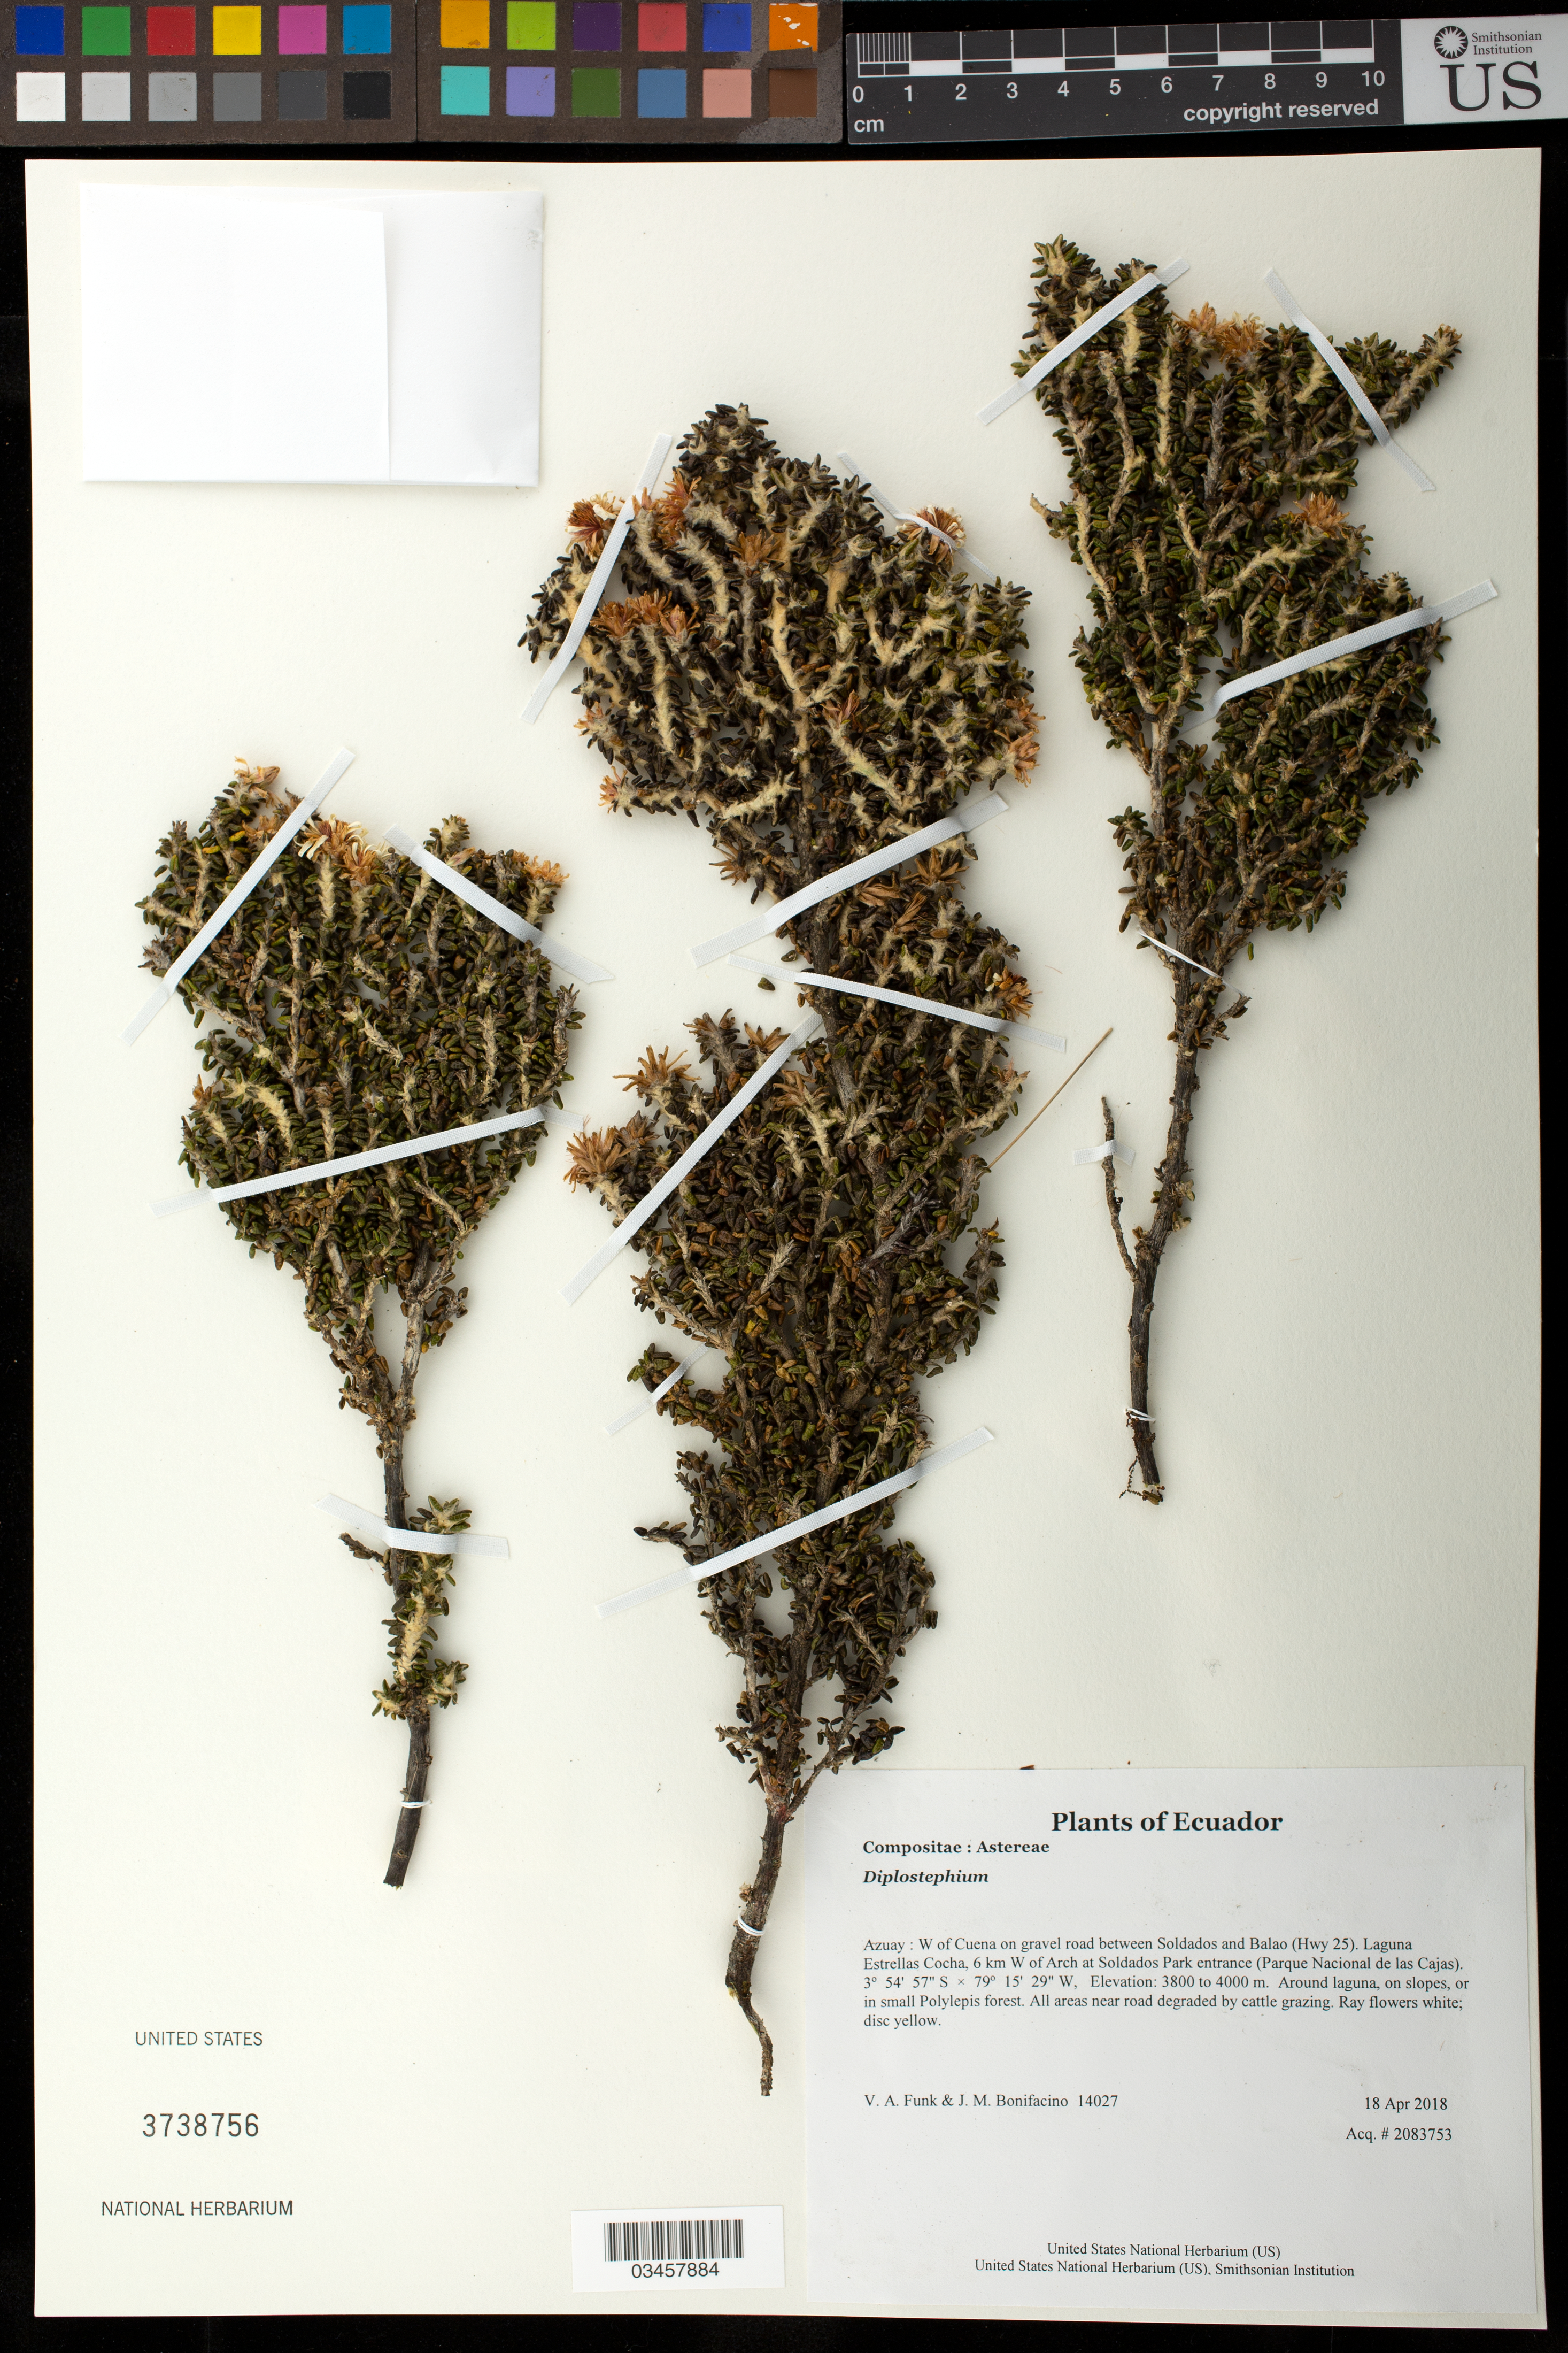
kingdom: Plantae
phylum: Tracheophyta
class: Magnoliopsida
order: Asterales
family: Asteraceae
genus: Diplostephium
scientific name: Diplostephium sp.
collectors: V. Funk & M. Bonifacino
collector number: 14027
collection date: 2018-04-18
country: Ecuador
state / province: Azuay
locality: W of Cuena on gravel road between Soldados and Balao (Hwy 25). Laguna Estrellas Cocha, 6 km W of Arch at Soldados Park entrance (Parque Nacional de las Cajas).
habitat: Around laguna, on slopes, or in small Polylepis forest. All areas near road degraded by cattle grazing.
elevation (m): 3800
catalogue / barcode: US 3738756